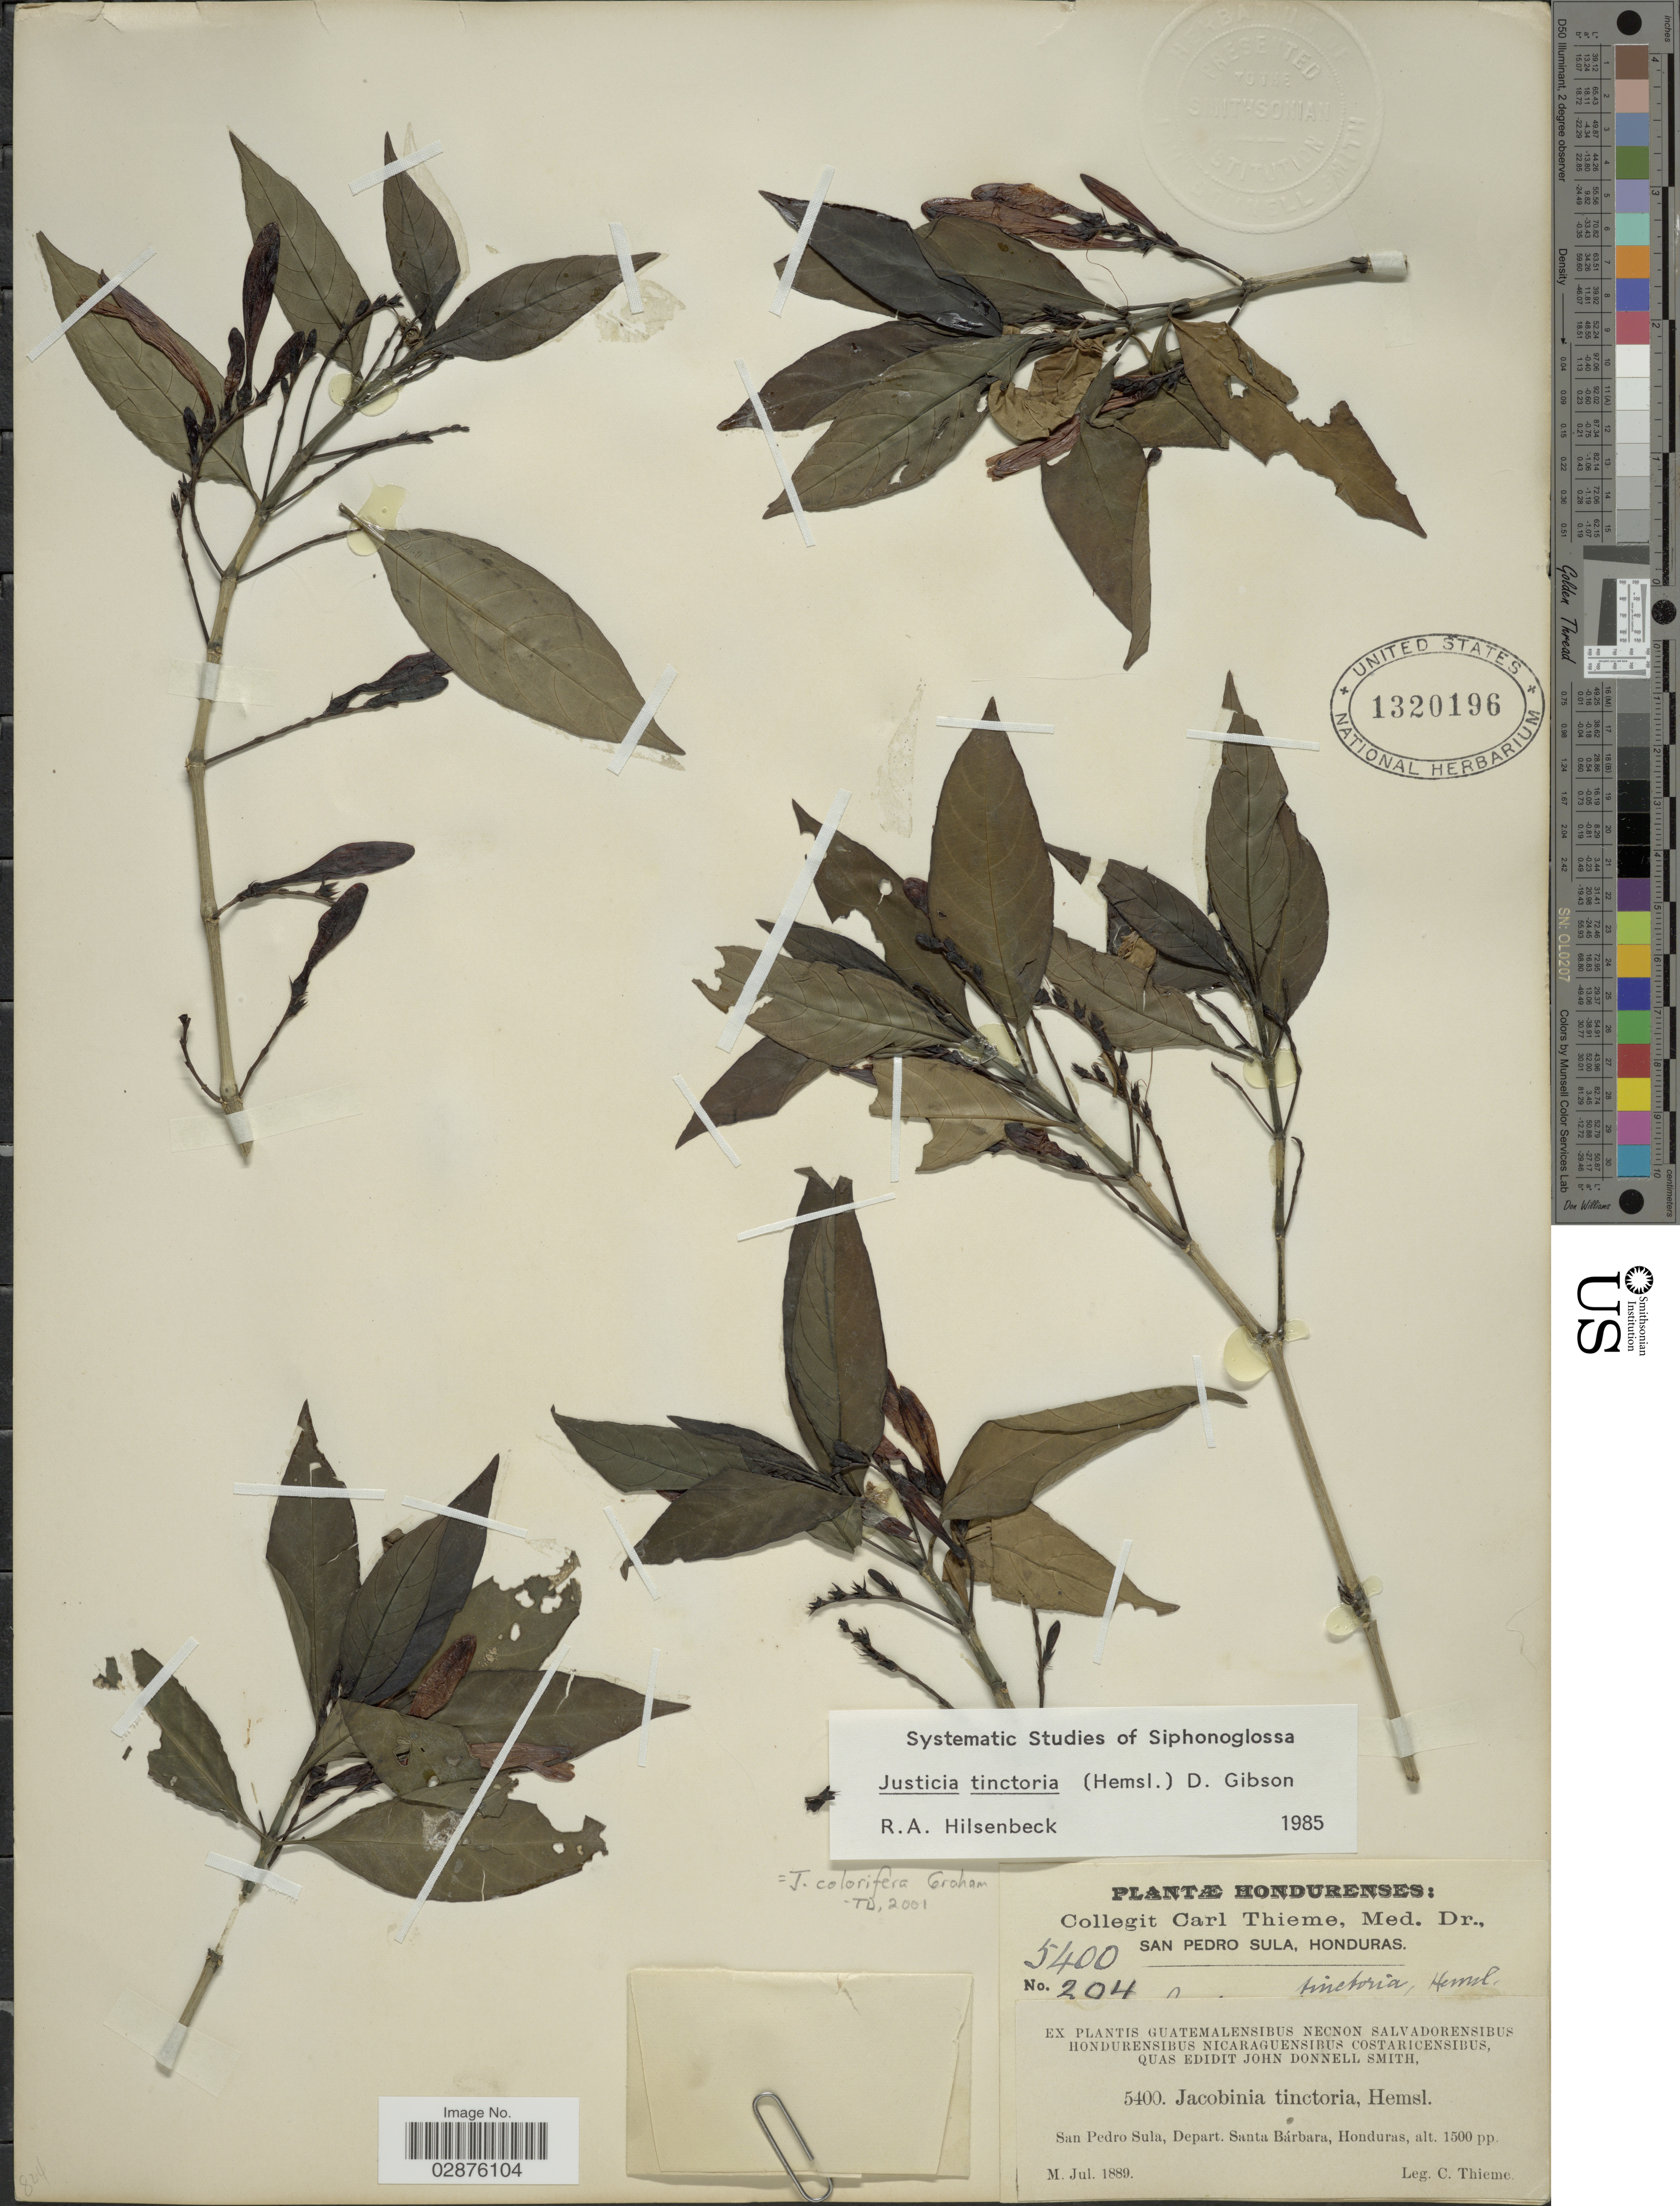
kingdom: Plantae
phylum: Tracheophyta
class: Magnoliopsida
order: Lamiales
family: Acanthaceae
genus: Justicia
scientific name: Justicia colorifera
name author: V.A.W. Graham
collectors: C. Thieme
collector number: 5400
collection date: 1889-07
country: Honduras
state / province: Santa Bárbara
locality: San Pedro Sul, Depart. Santa Bárbara.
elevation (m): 457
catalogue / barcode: US 1320196